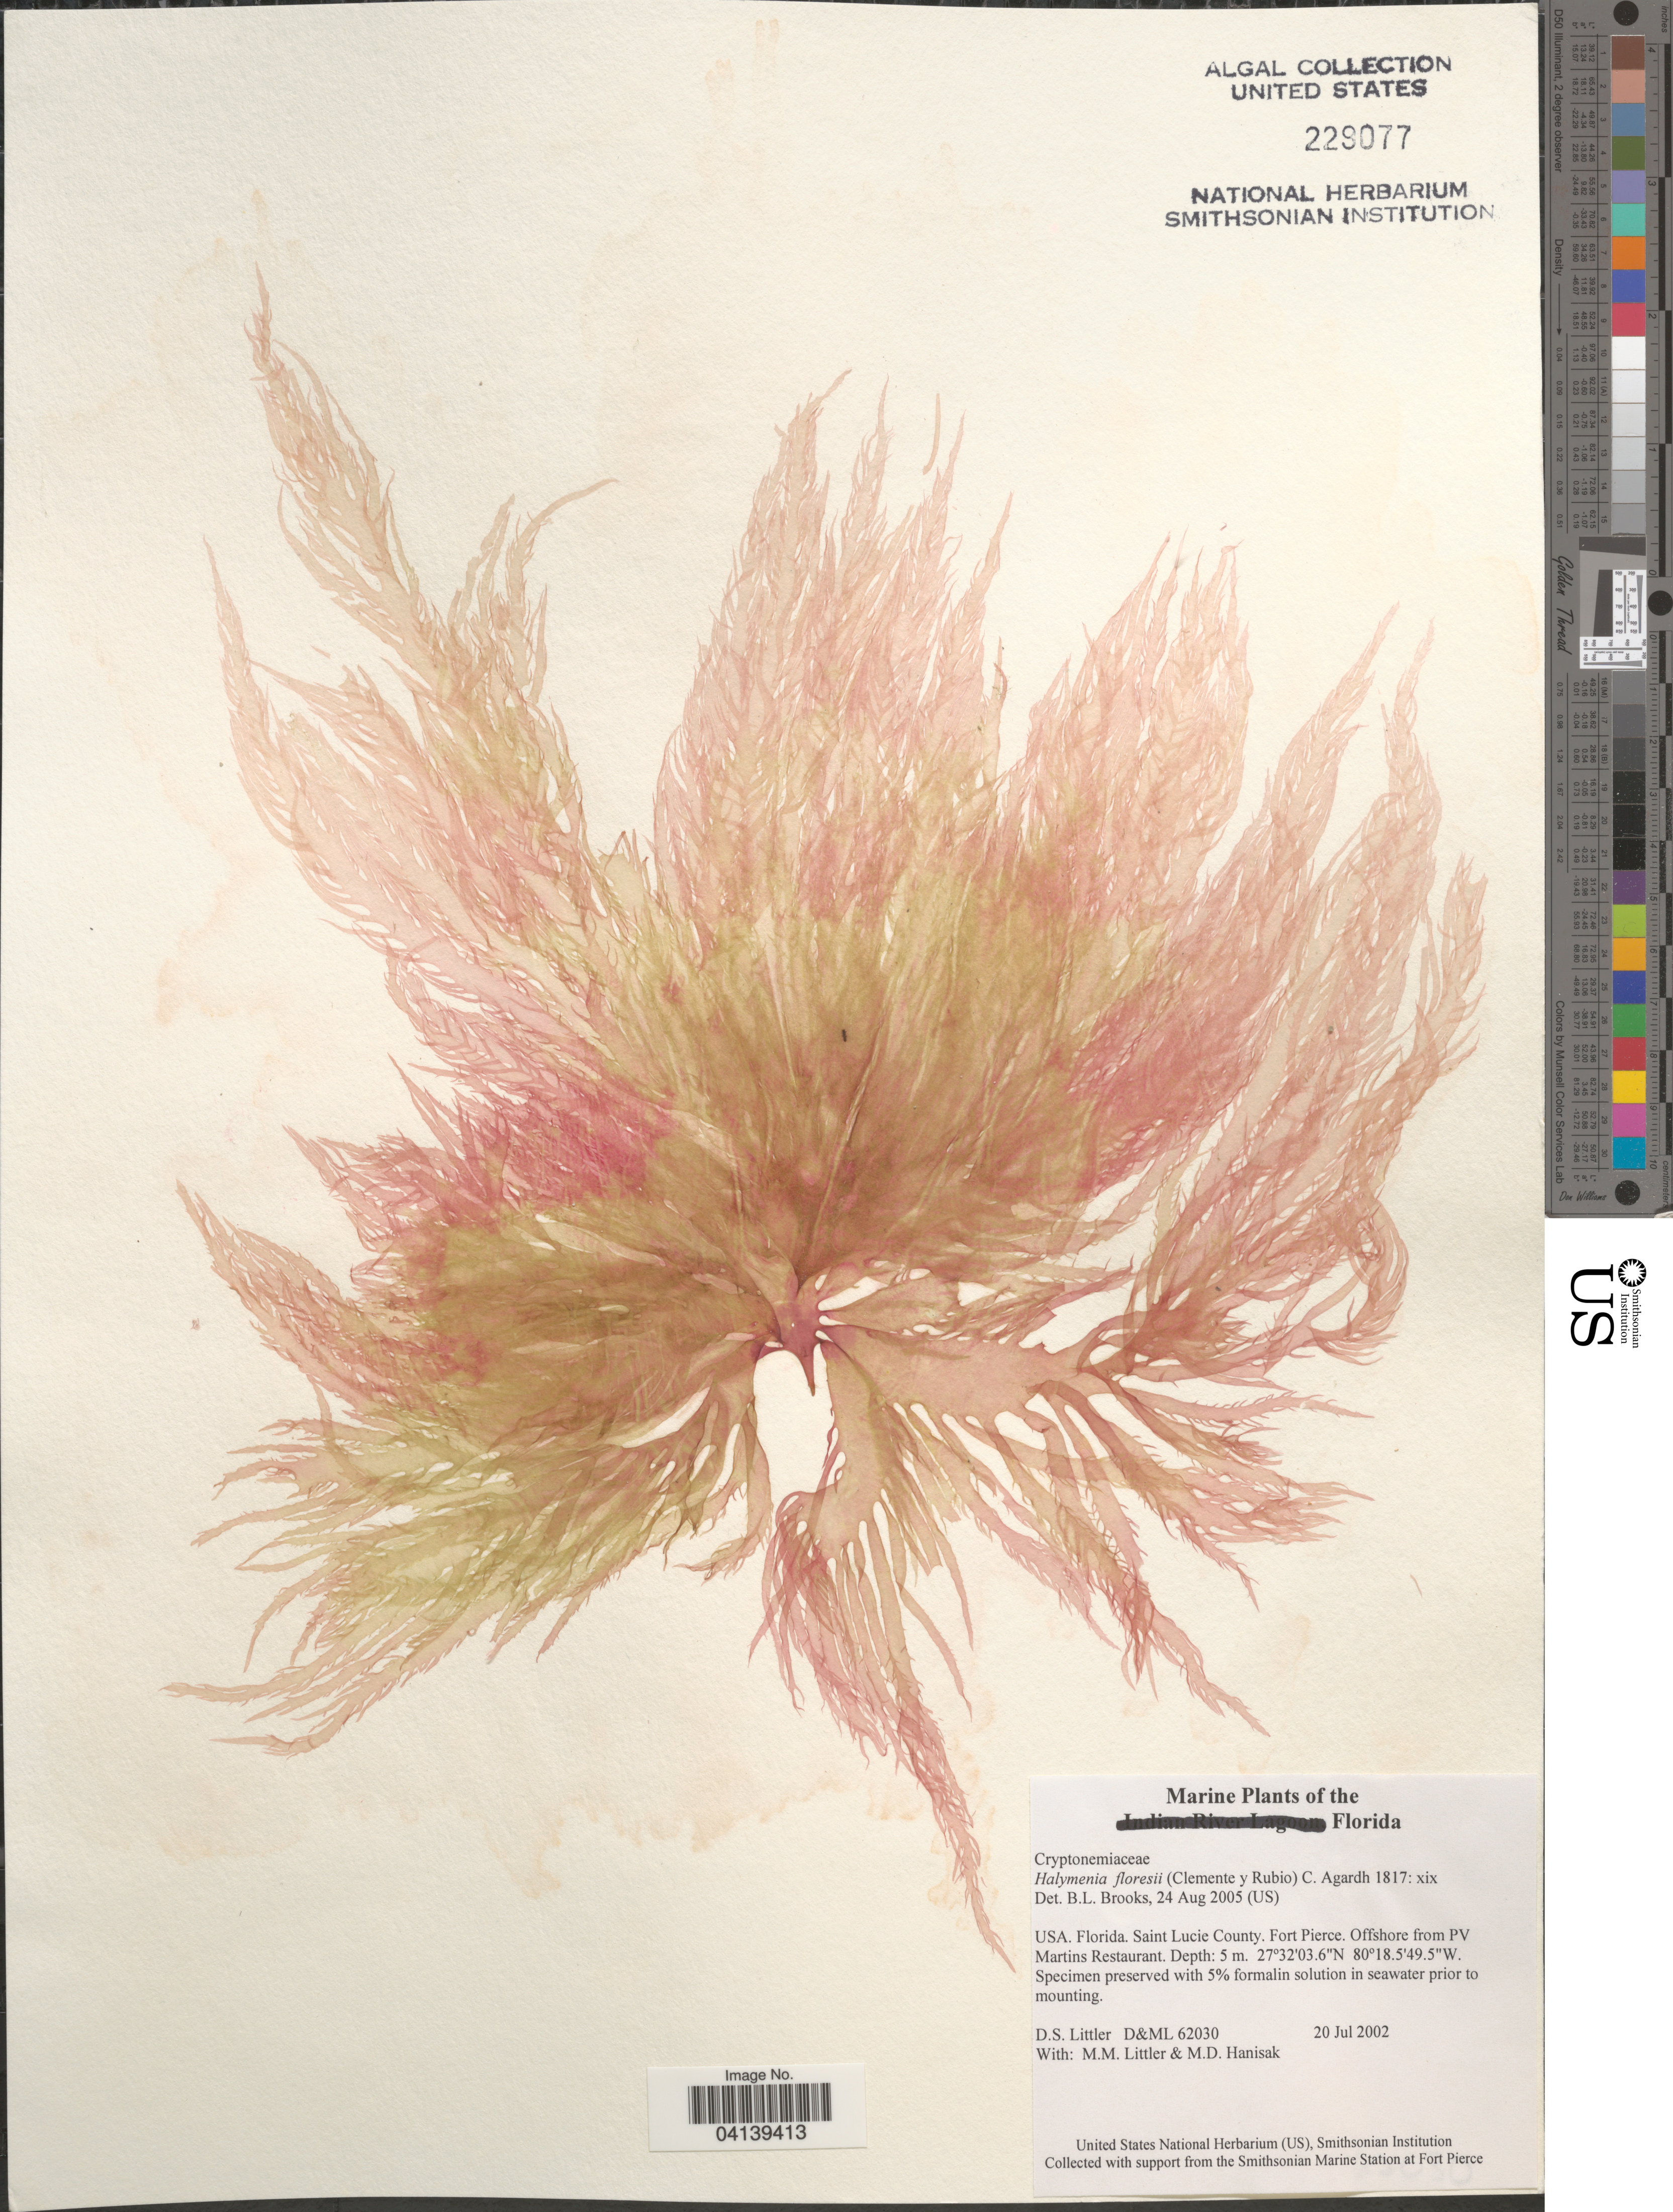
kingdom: Plantae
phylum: Rhodophyta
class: Florideophyceae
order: Halymeniales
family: Halymeniaceae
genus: Halymenia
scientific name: Halymenia floresii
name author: (Clemente) C. Agardh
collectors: D. S. Littler & M. Hanisak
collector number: D&ML62030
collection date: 2002-07-20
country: United States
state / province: Florida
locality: Saint Lucie County. Fort Pierce. Offshore from PV Martins Restaurant.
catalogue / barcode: US 229077